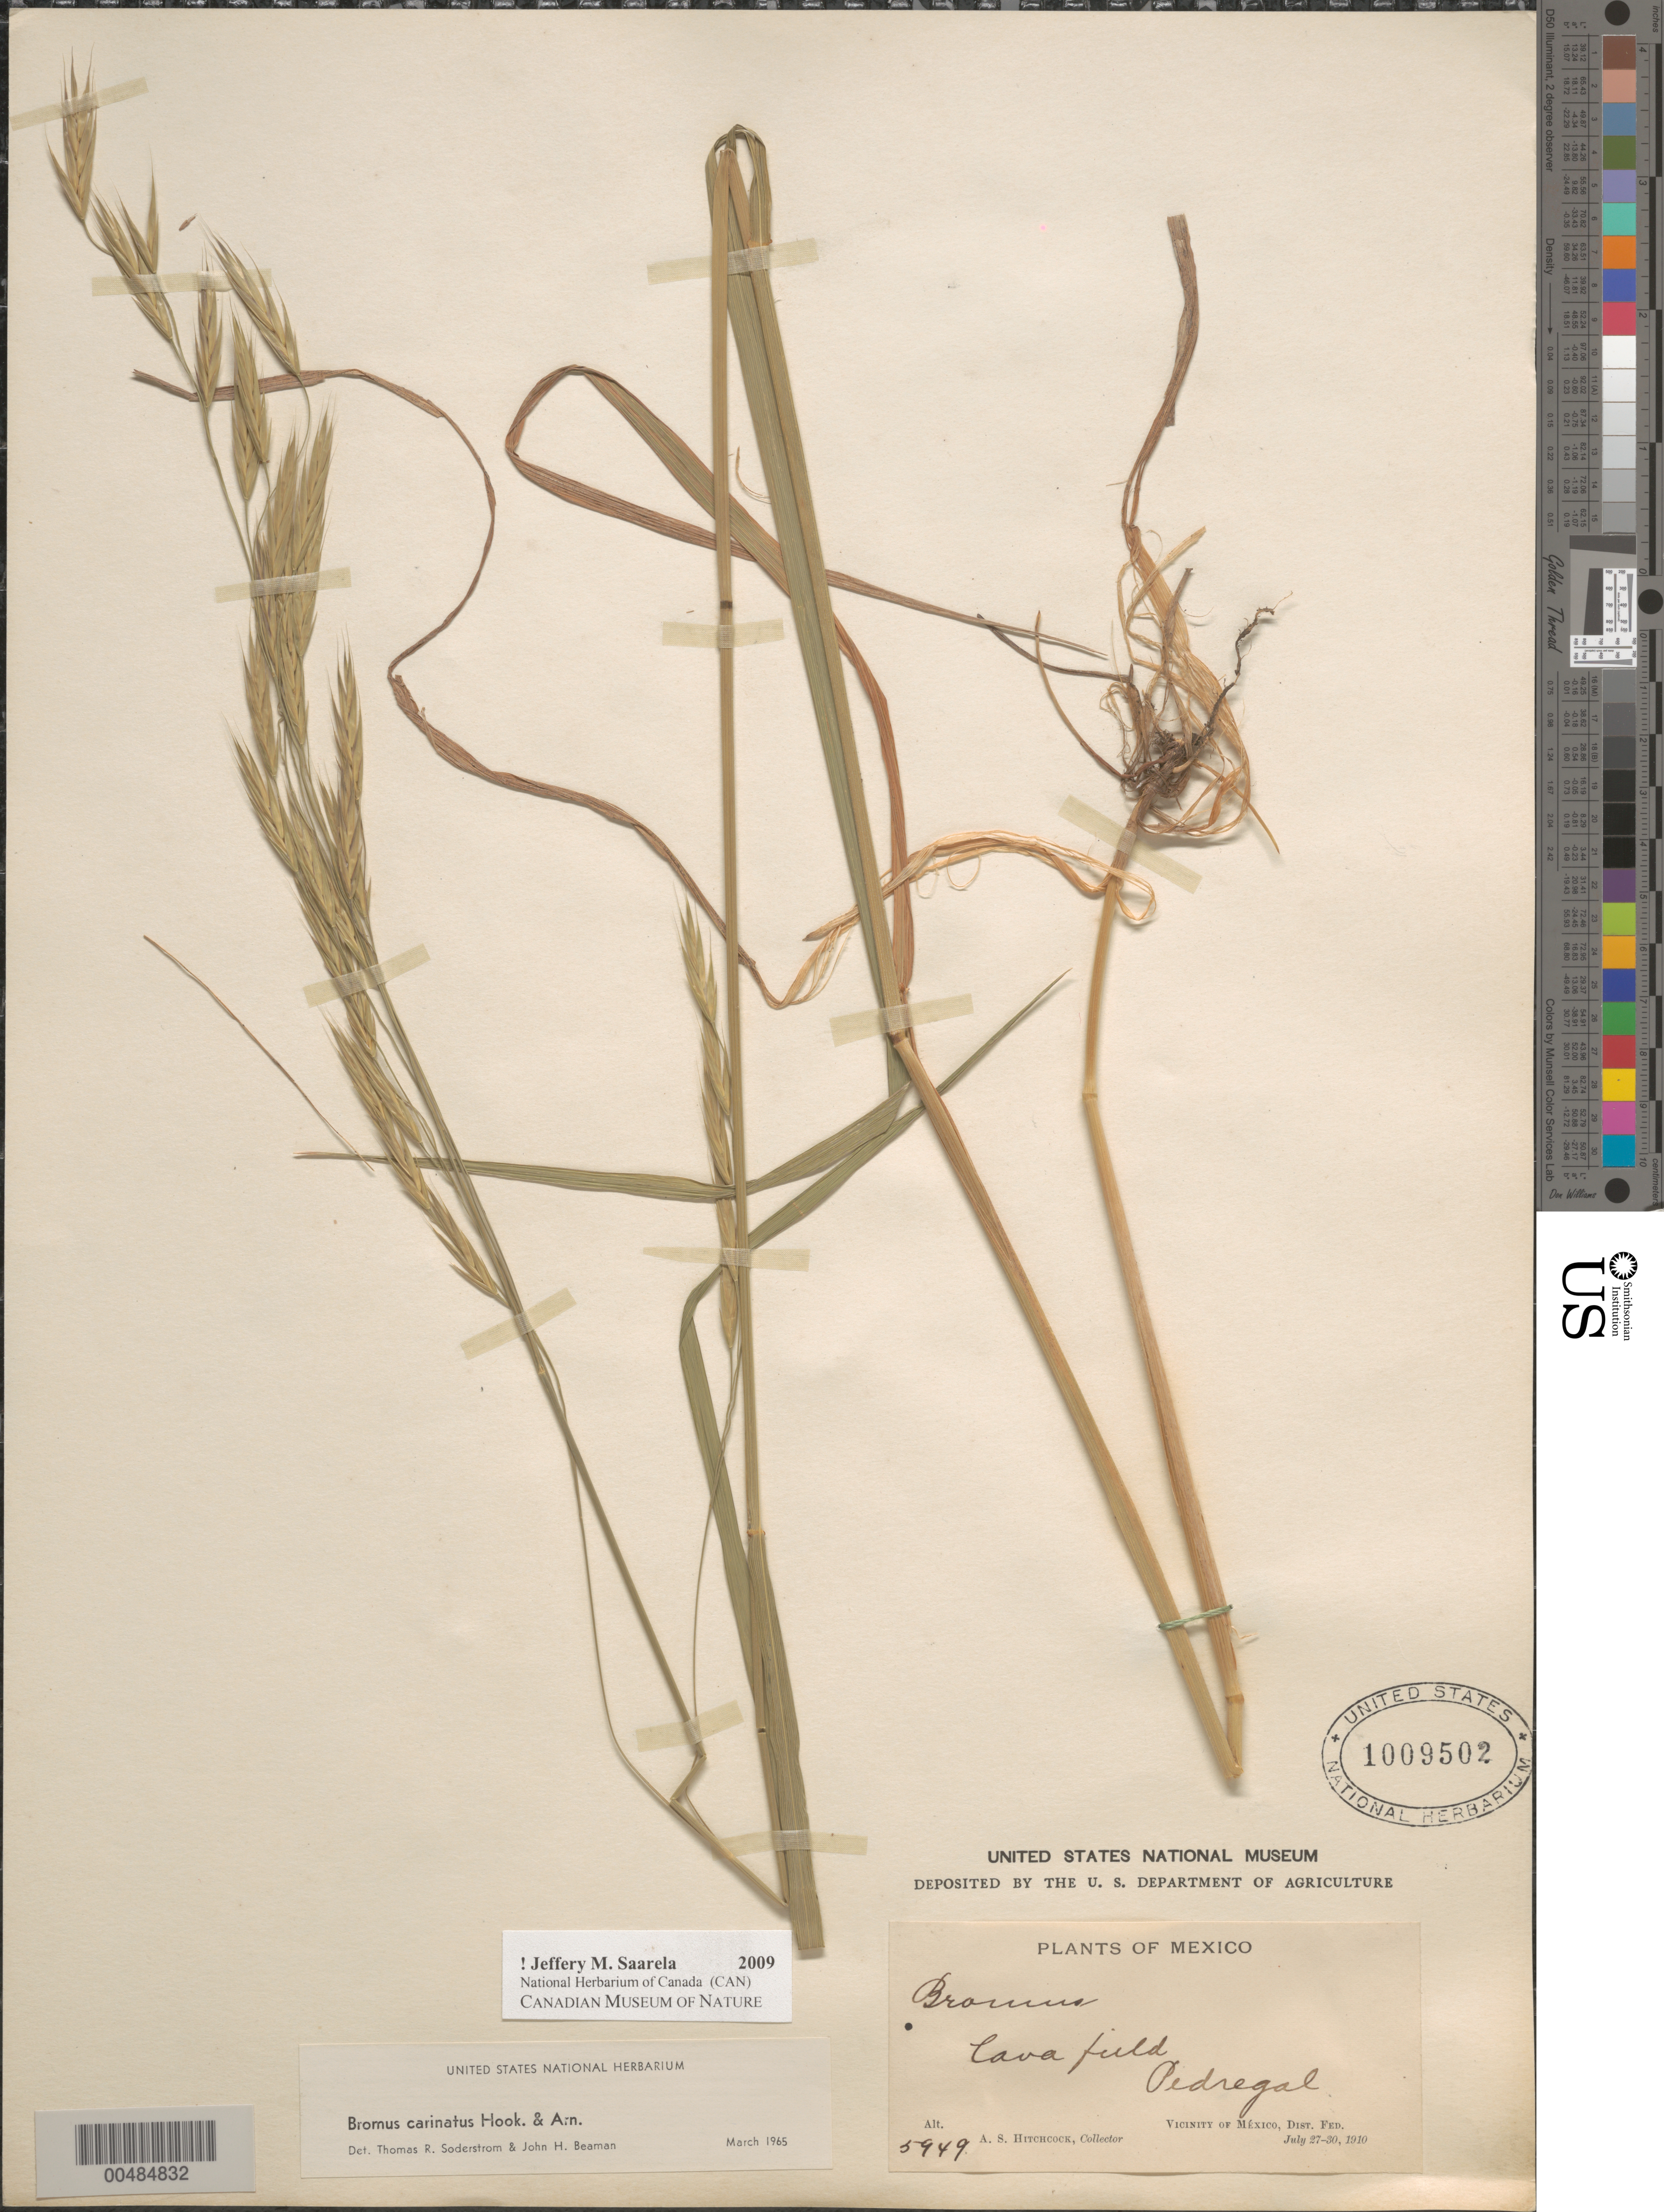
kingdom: Plantae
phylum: Tracheophyta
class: Liliopsida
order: Poales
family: Poaceae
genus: Bromus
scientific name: Bromus carinatus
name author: Hook. & Arn.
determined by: Soderstrom, T. R.; Beaman, J. H.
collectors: A. S. Hitchcock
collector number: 5949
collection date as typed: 27 Jul 1910 to 30 Jul 1910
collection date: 1910-07-27/1910-07-30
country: Mexico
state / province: Distrito Federal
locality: Vicinity of México, Pedregal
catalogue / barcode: US 1009502